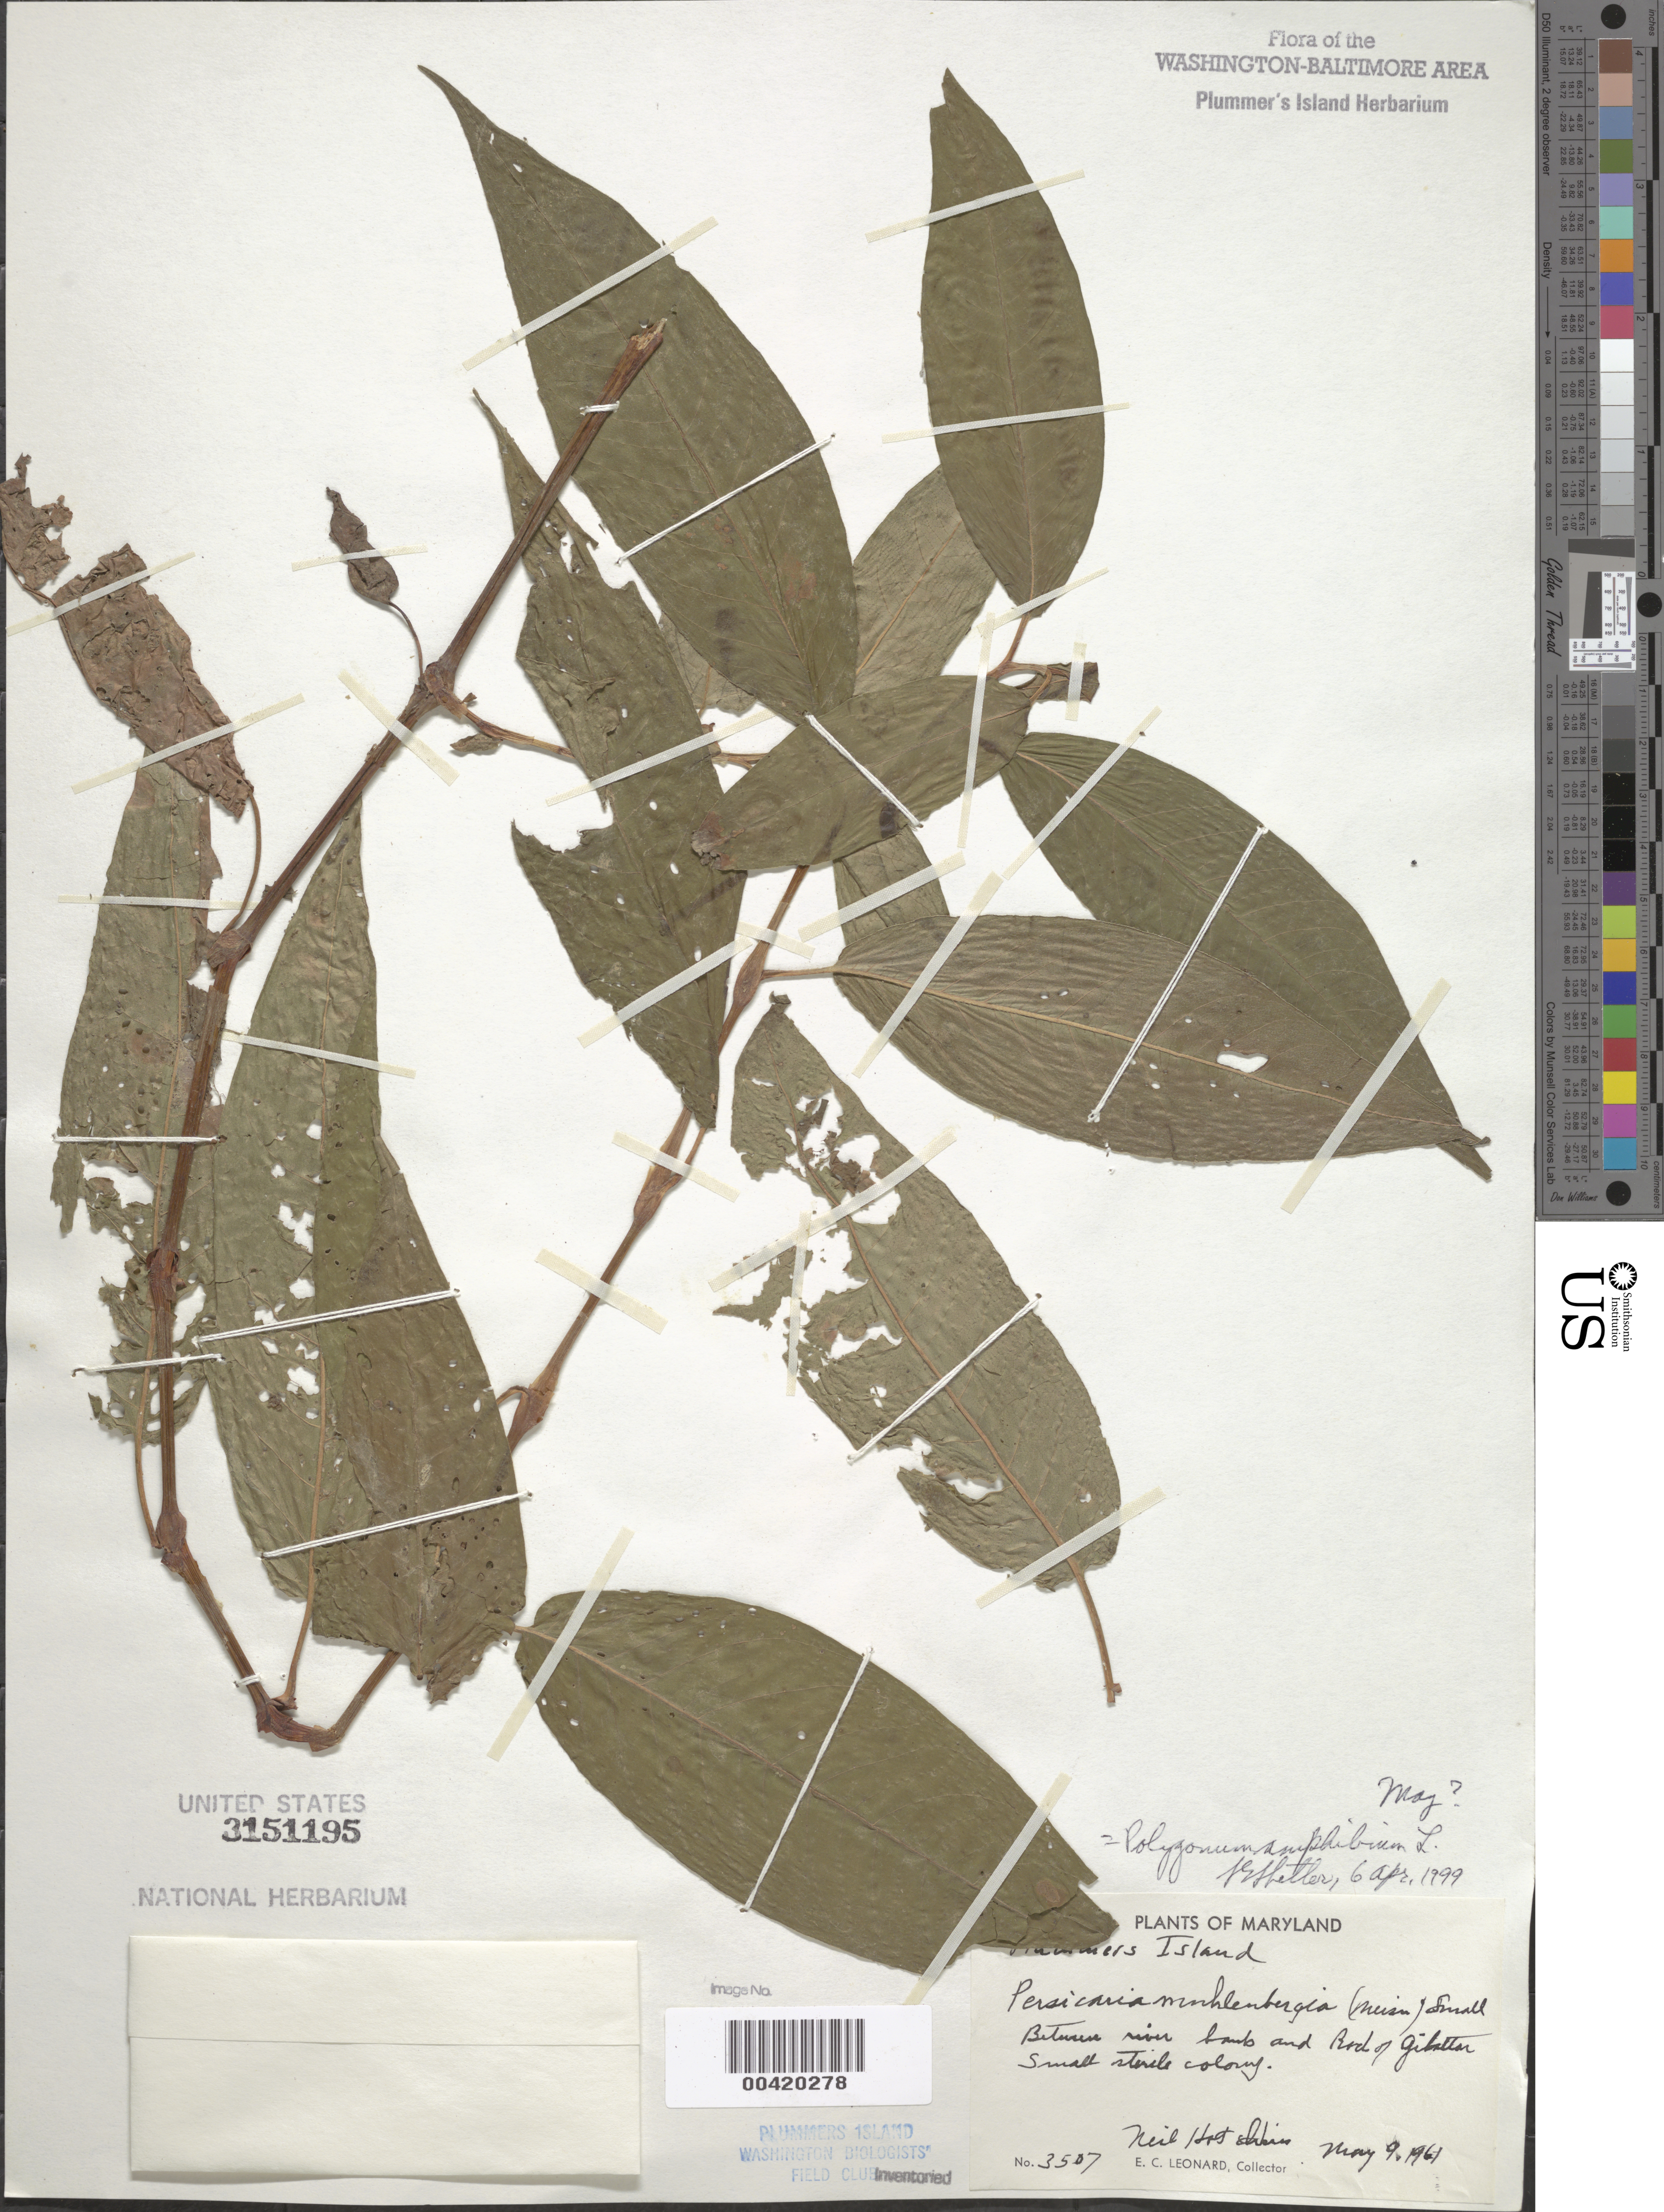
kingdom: Plantae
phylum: Tracheophyta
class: Magnoliopsida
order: Caryophyllales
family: Polygonaceae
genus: Persicaria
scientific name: Persicaria coccinea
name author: (Muhl. ex Willd.) Greene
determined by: Atha, D. E.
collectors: E. C. Leonard & N. Hotchkiss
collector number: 3507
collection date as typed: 09 May 1961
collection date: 1961-05-09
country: United States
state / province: Maryland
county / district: Montgomery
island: Plummers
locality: Plummer's Island; between river bank and Rock of Gibraltar. C. & O. Canal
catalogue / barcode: US 3151195